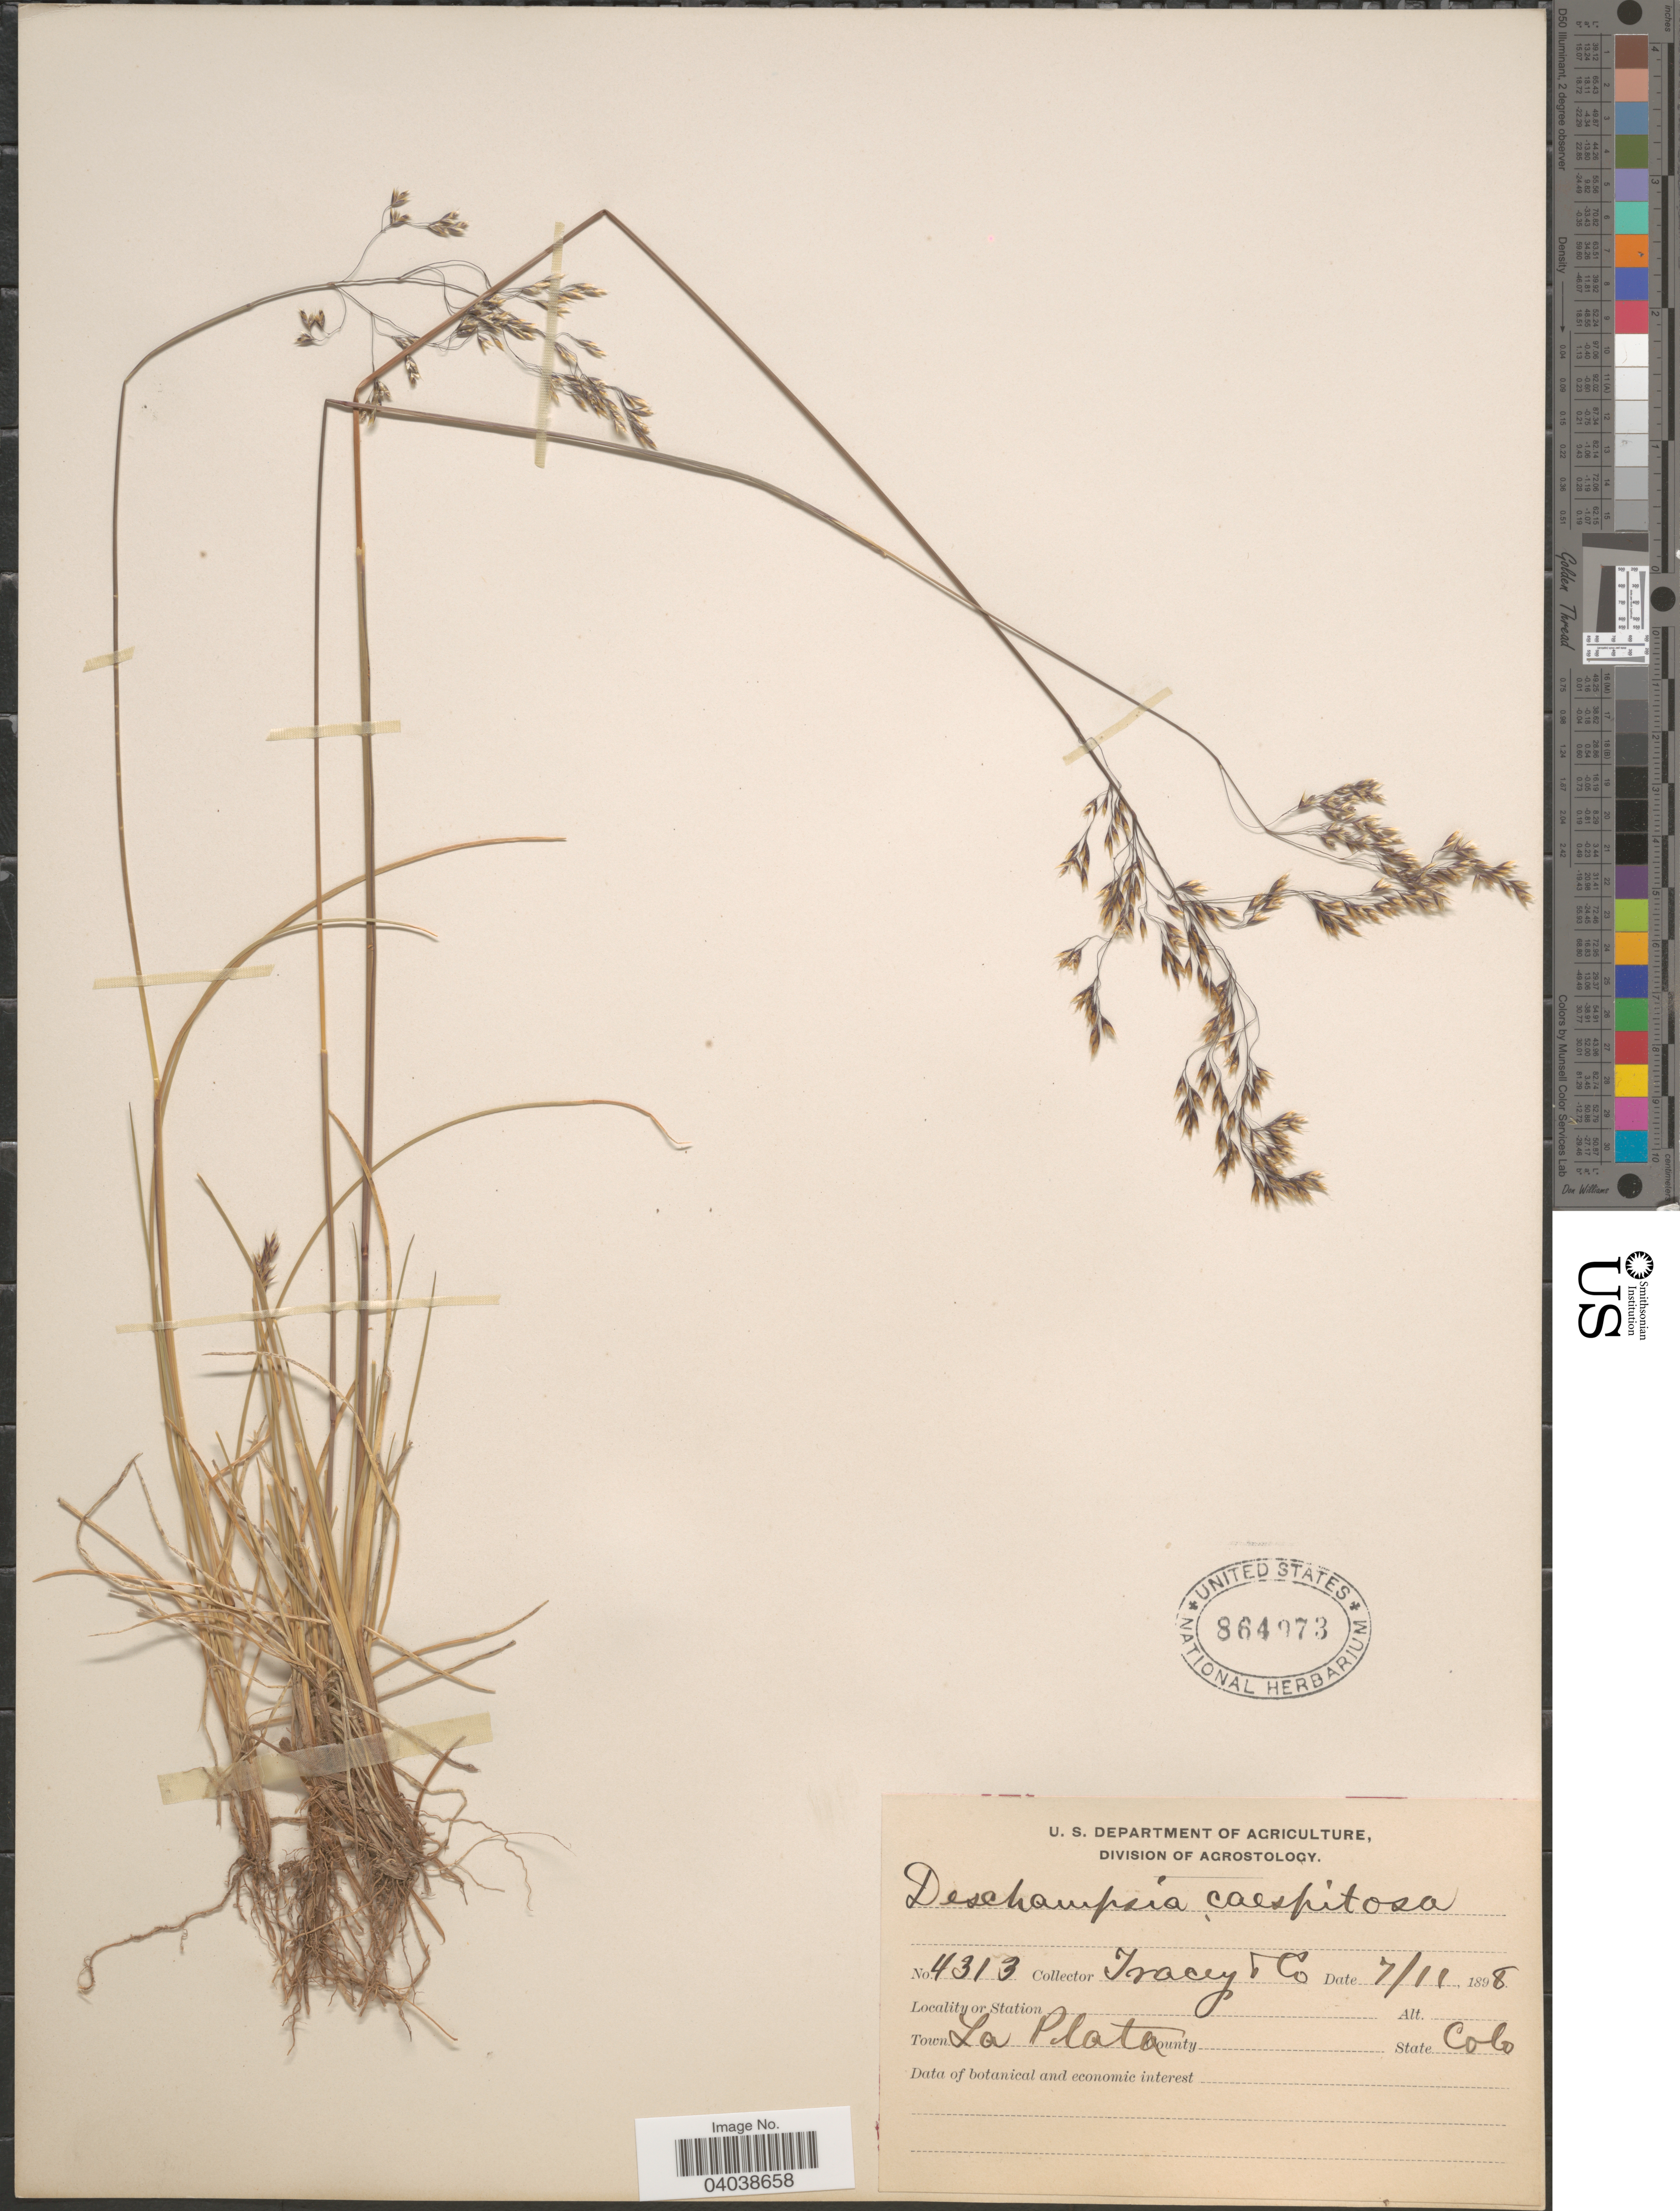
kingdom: Plantae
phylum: Tracheophyta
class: Liliopsida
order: Poales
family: Poaceae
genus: Deschampsia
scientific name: Deschampsia cespitosa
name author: (L.) P. Beauv.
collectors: Tracey & et al.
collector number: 4313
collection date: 1898-07-11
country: United States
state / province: Colorado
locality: Town La Plata.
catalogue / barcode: US 864973